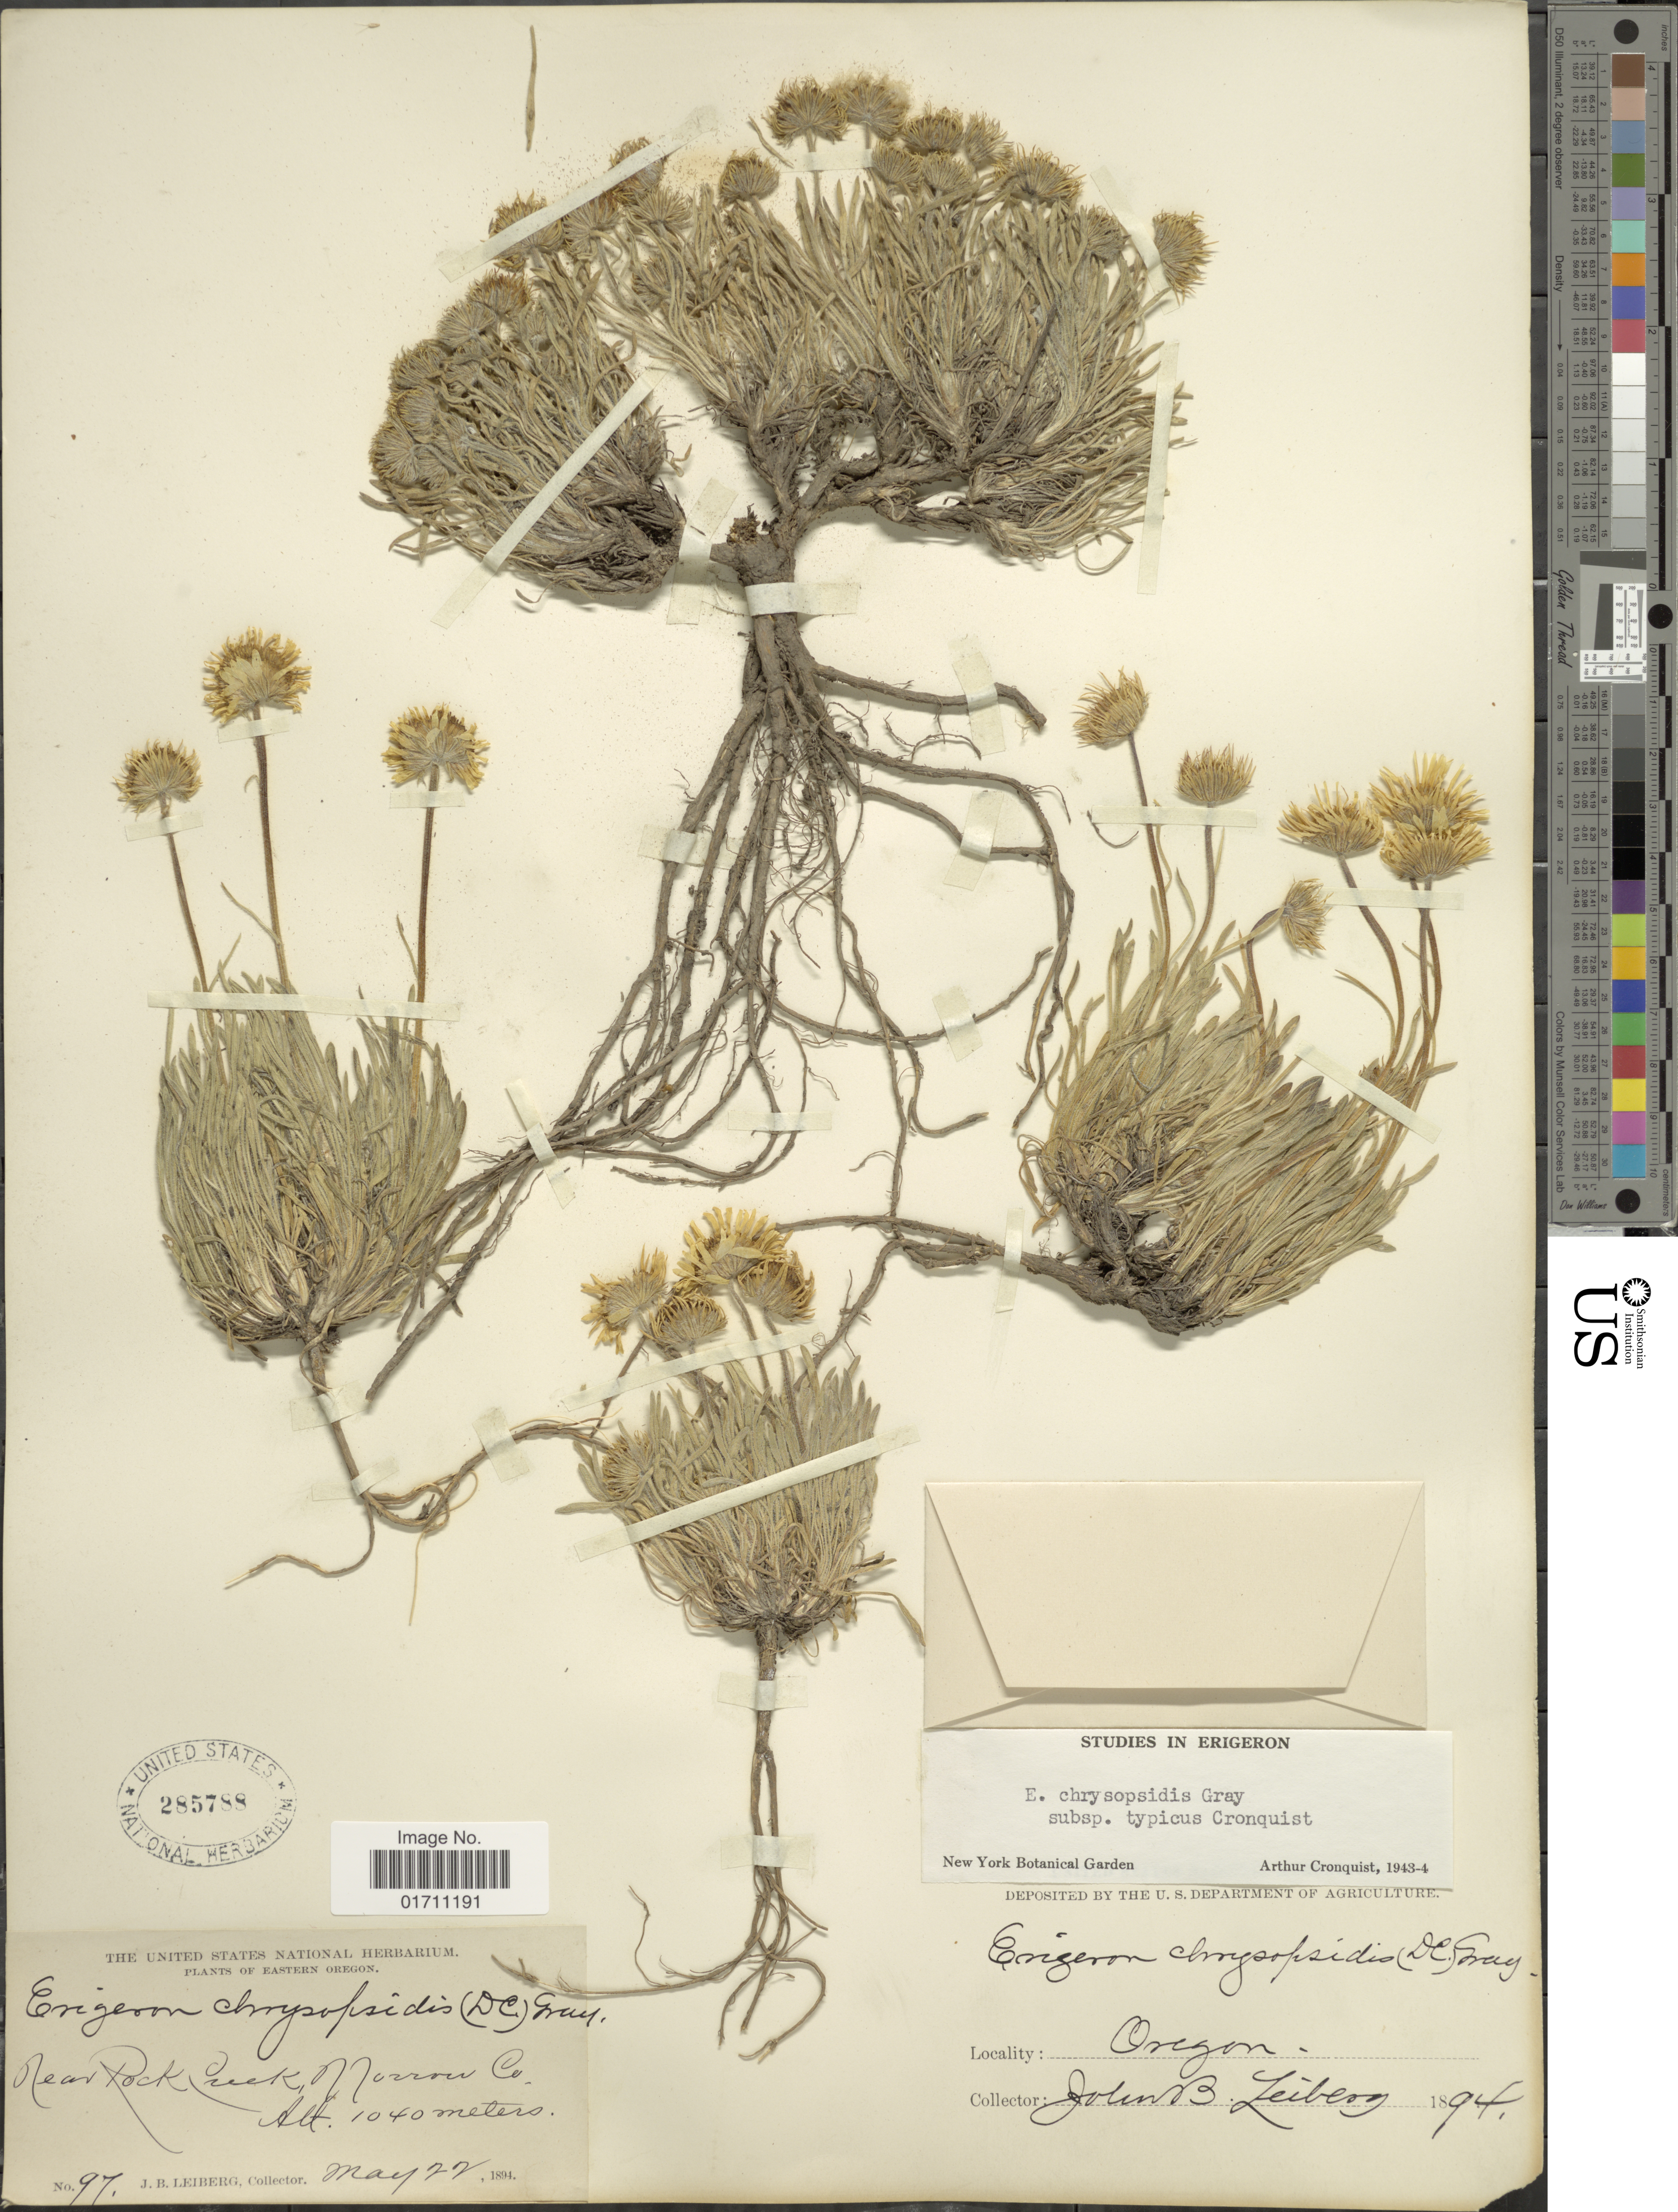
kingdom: Plantae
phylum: Tracheophyta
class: Magnoliopsida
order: Asterales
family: Asteraceae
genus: Erigeron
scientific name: Erigeron chrysopsidis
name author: A. Gray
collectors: J. B. Leiberg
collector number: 97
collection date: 1894-05-22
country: United States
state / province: Oregon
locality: Eastern oregon, Near Rock Creek, Morron Co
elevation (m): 1040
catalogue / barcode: US 285788